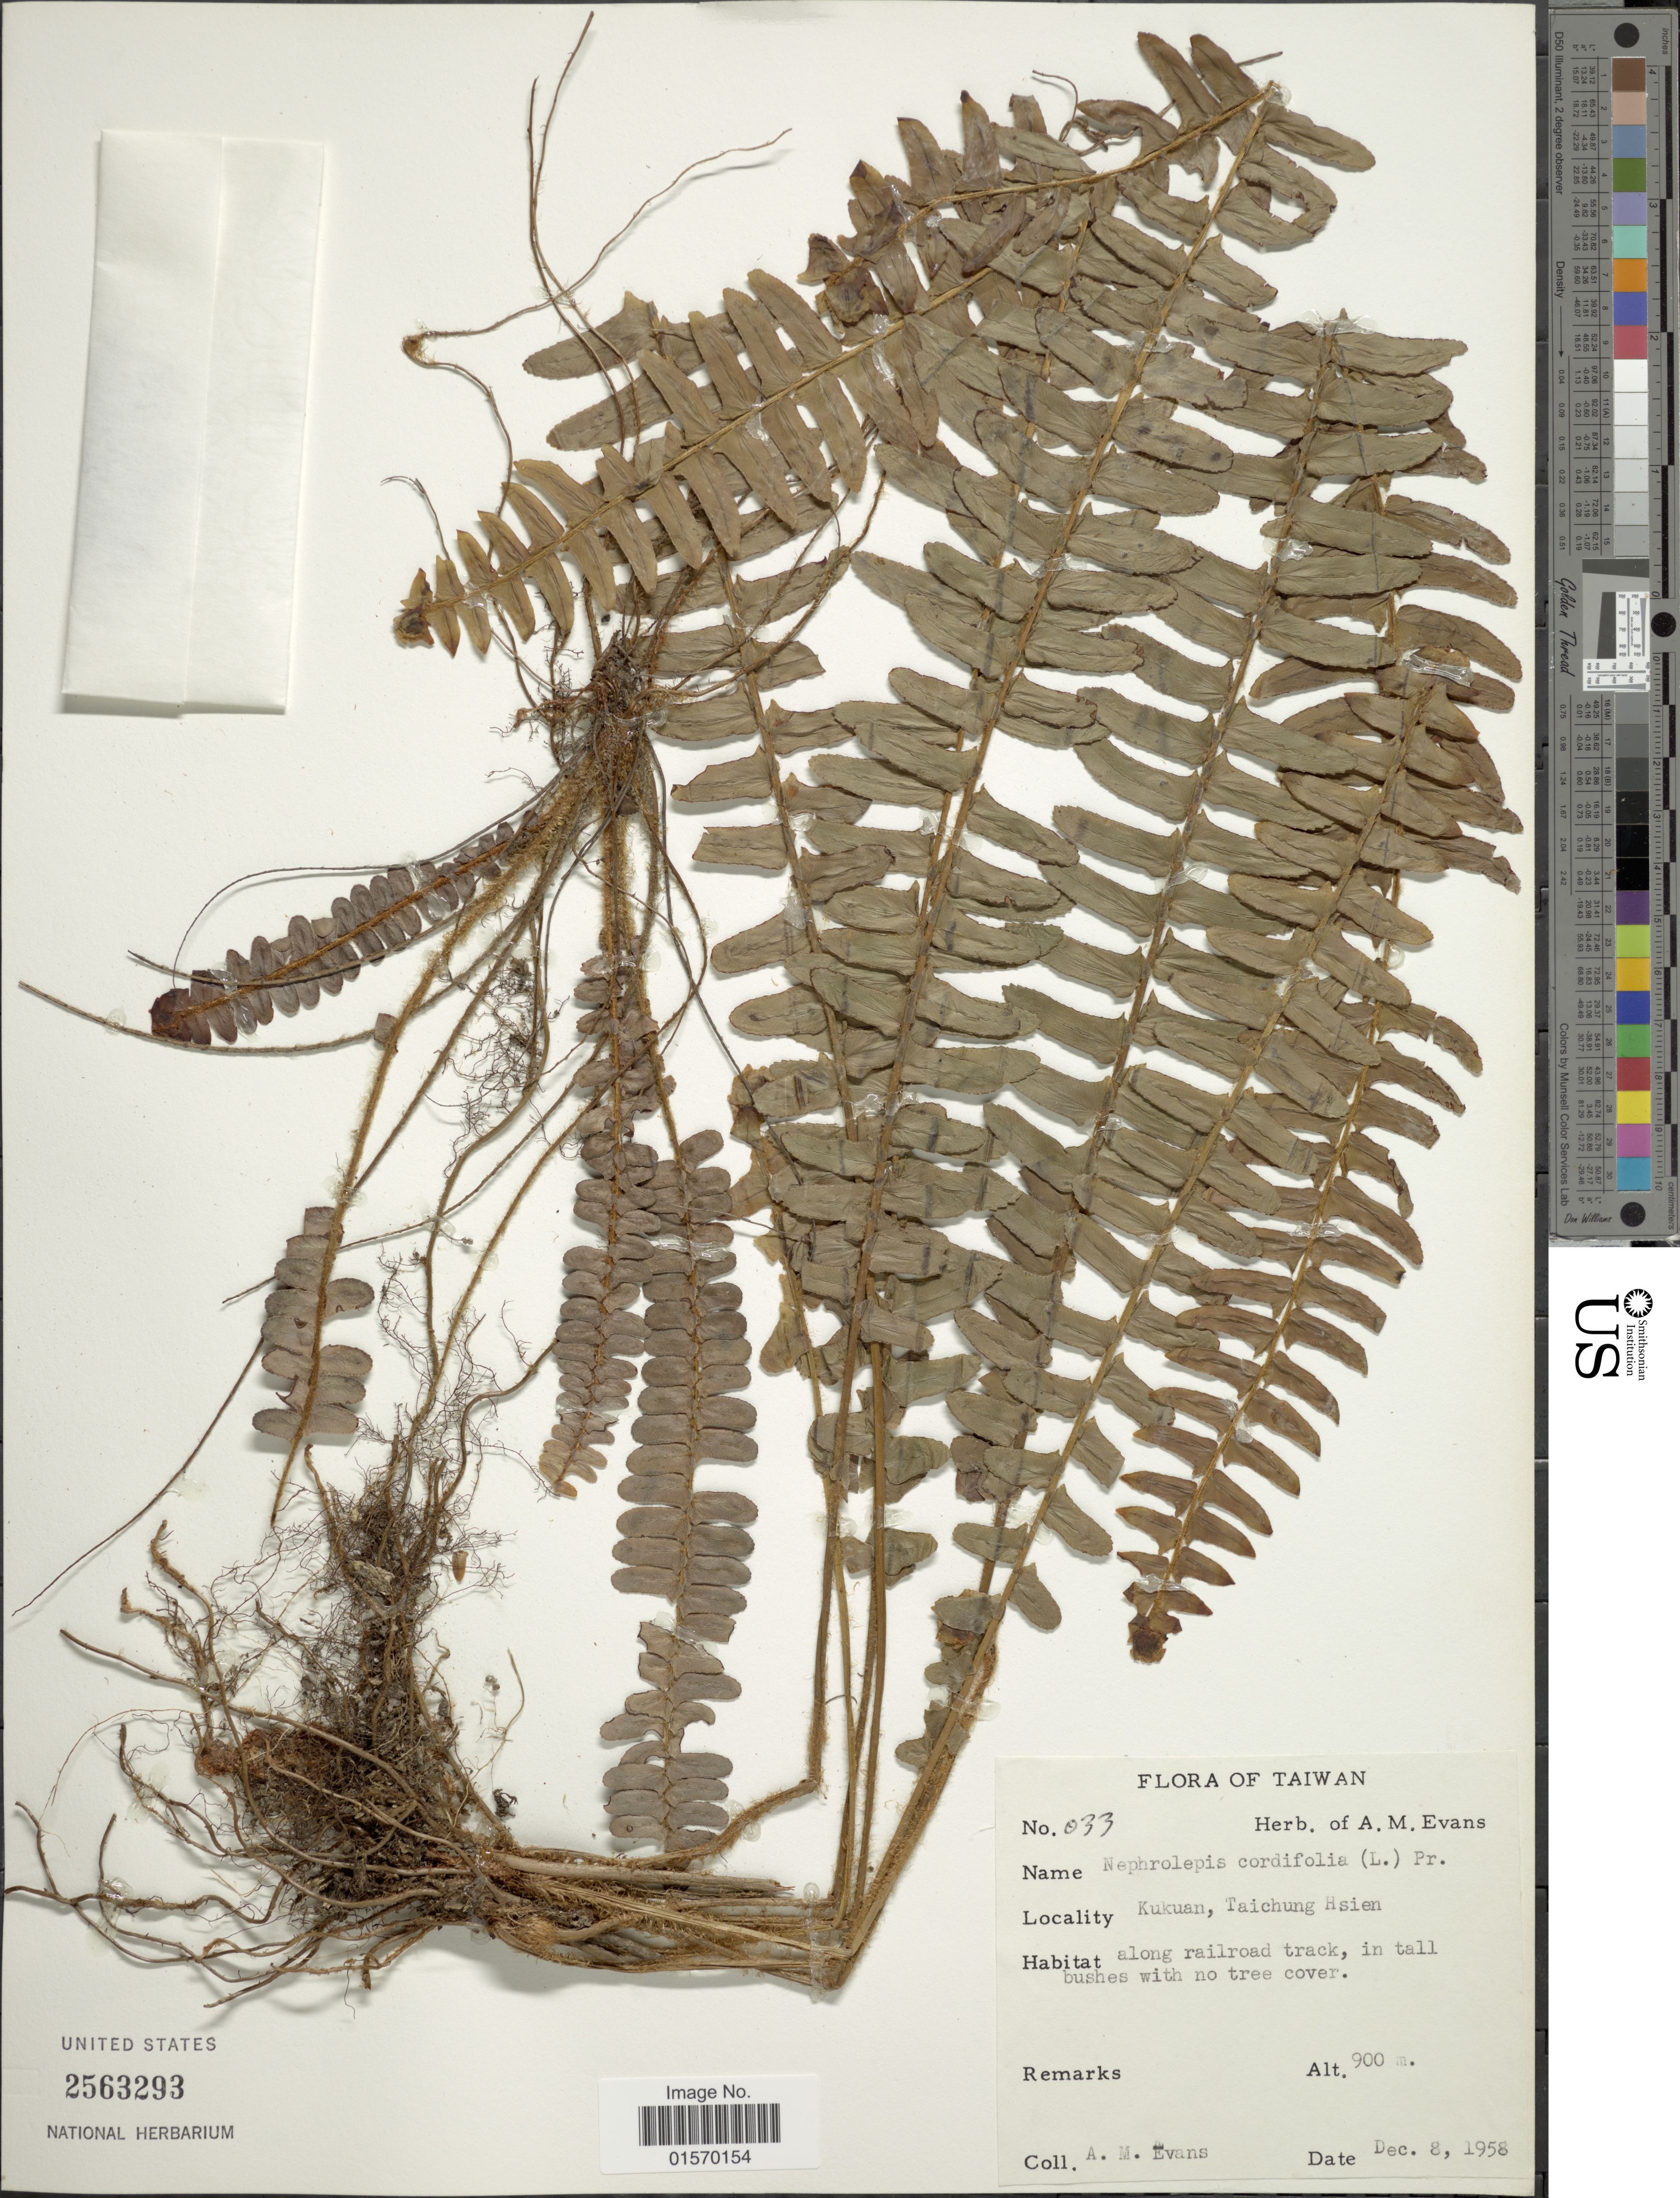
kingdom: Plantae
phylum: Tracheophyta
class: Polypodiopsida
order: Polypodiales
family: Nephrolepidaceae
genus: Nephrolepis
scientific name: Nephrolepis cordifolia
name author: (L.) C. Presl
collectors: A. M. Evans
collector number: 033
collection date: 1958-12-08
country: Taiwan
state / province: Taichung City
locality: Kukuan, Taiching Hsien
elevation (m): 900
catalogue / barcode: US 2563293